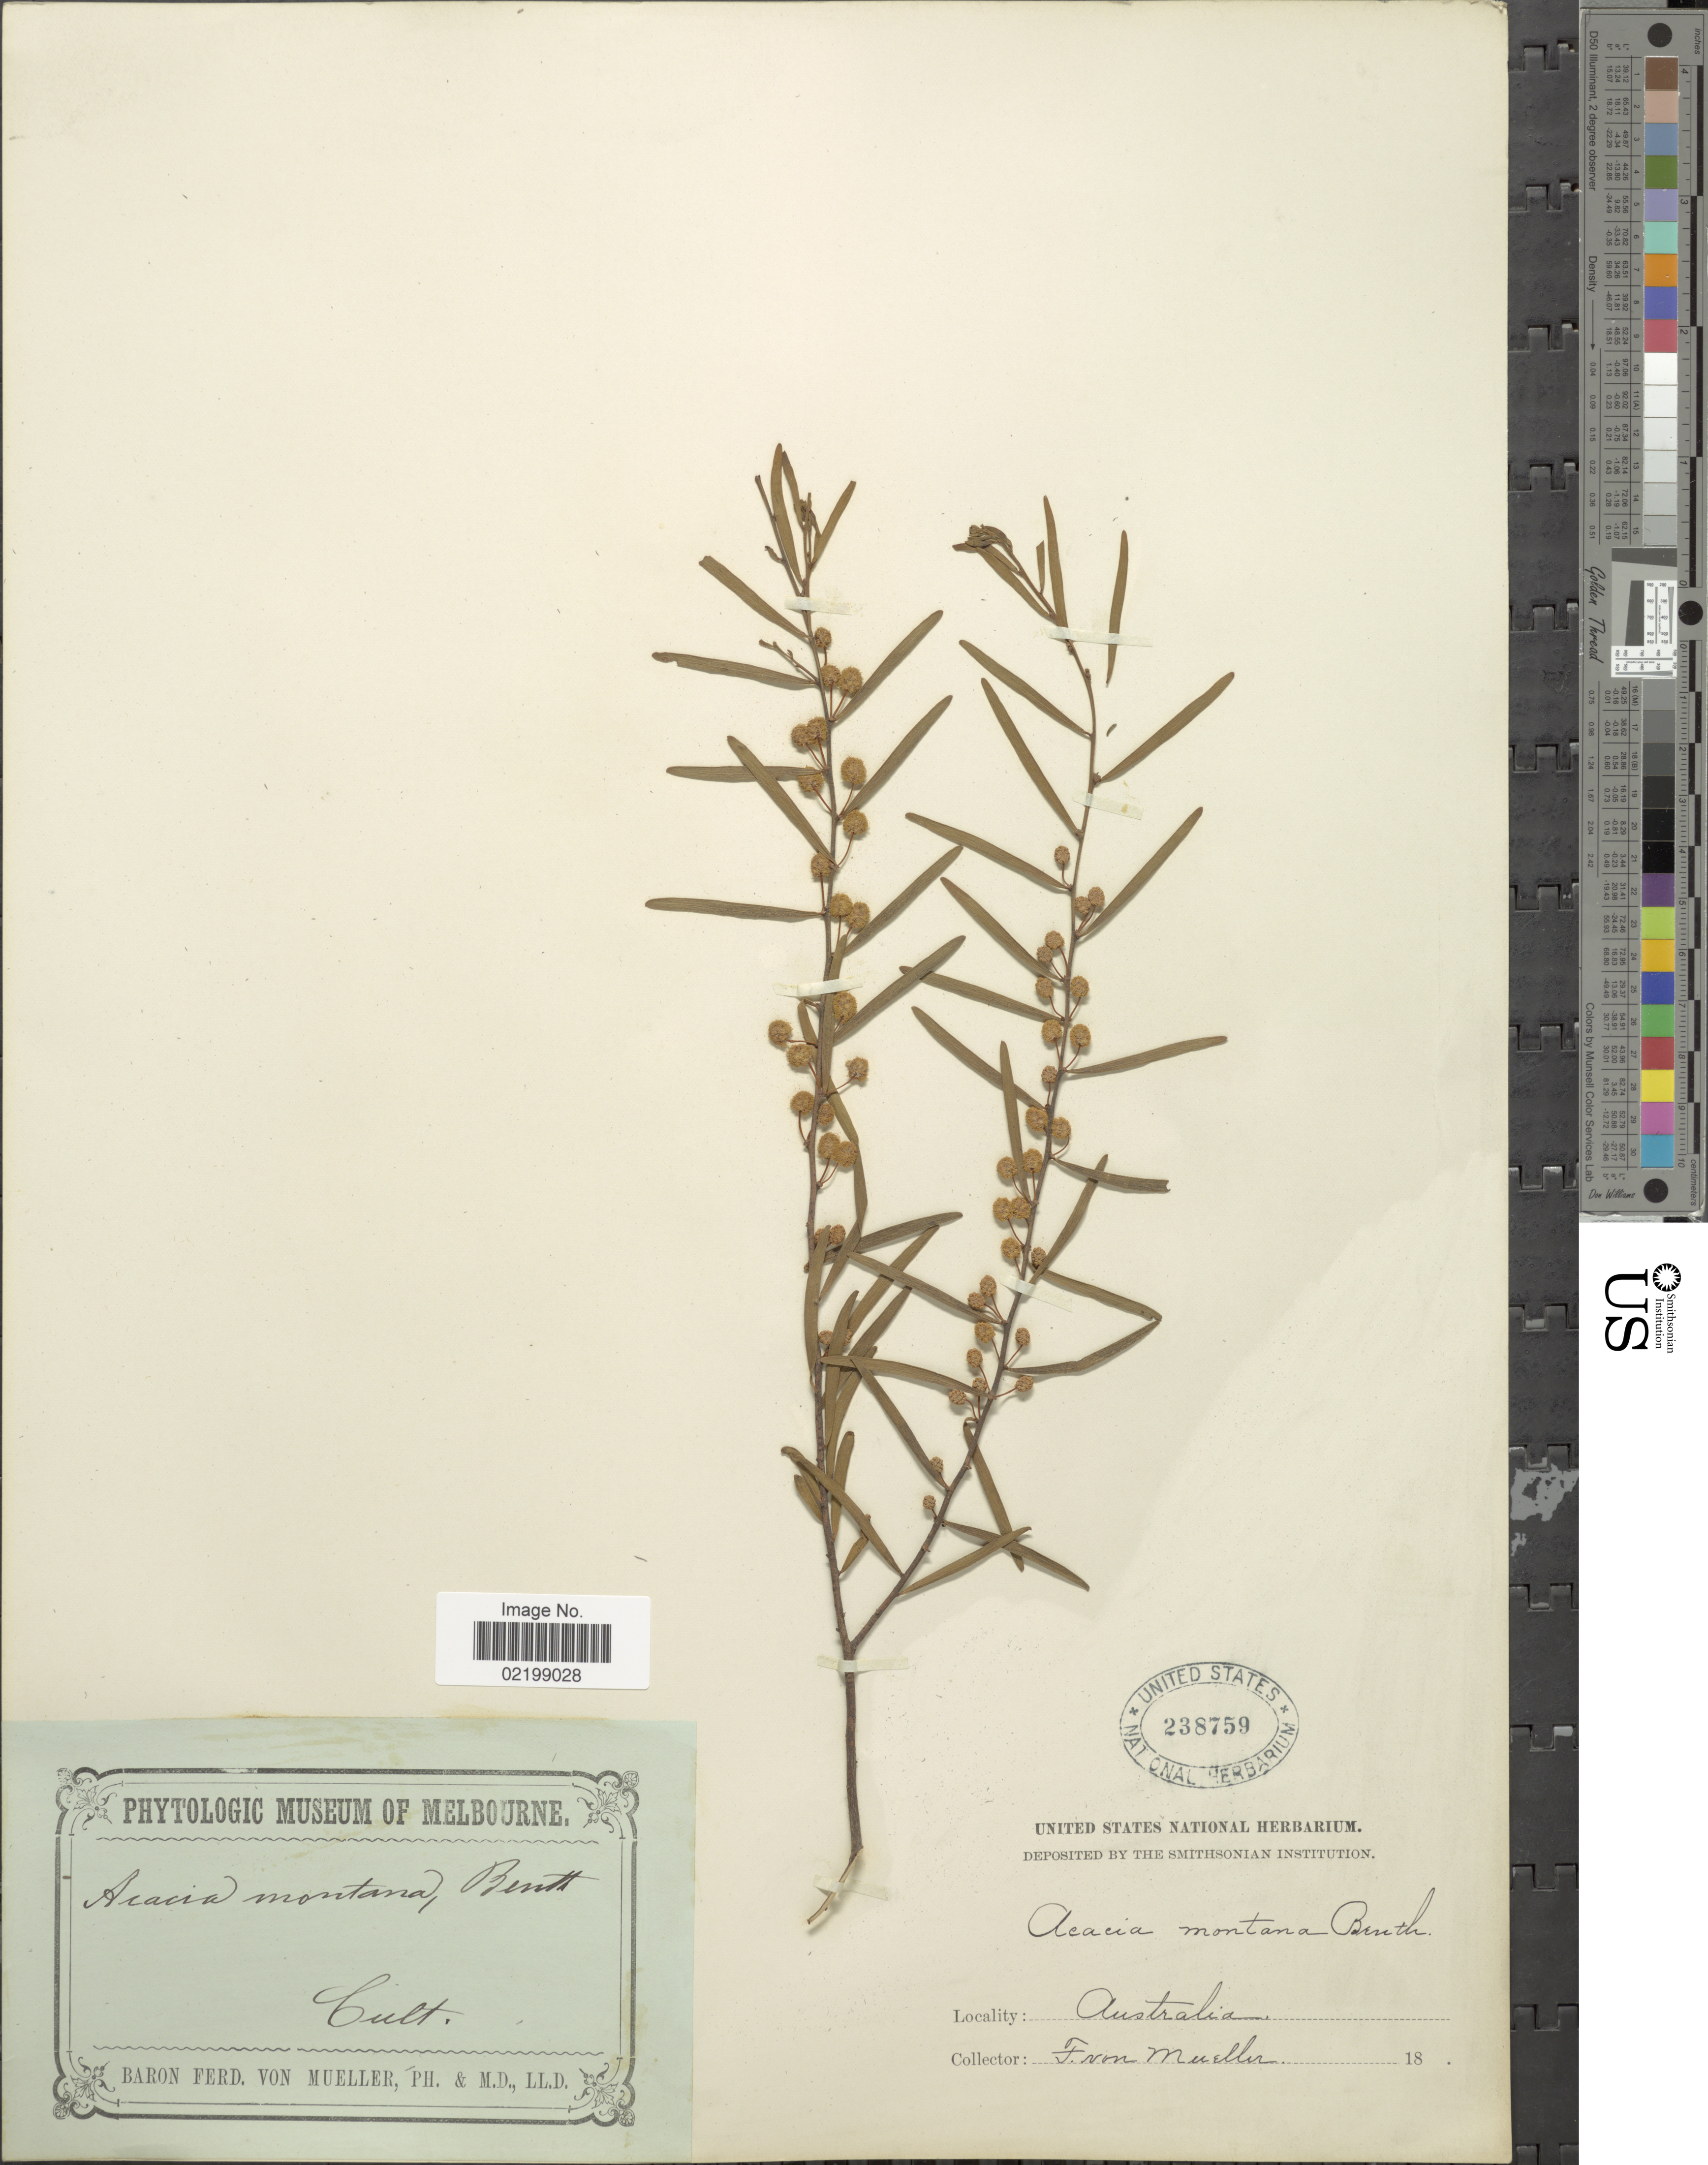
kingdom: Plantae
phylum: Tracheophyta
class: Magnoliopsida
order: Fabales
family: Fabaceae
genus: Acacia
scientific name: Acacia montana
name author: Benth.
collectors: F. von Mueller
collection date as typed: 18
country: Australia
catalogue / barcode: US 238759